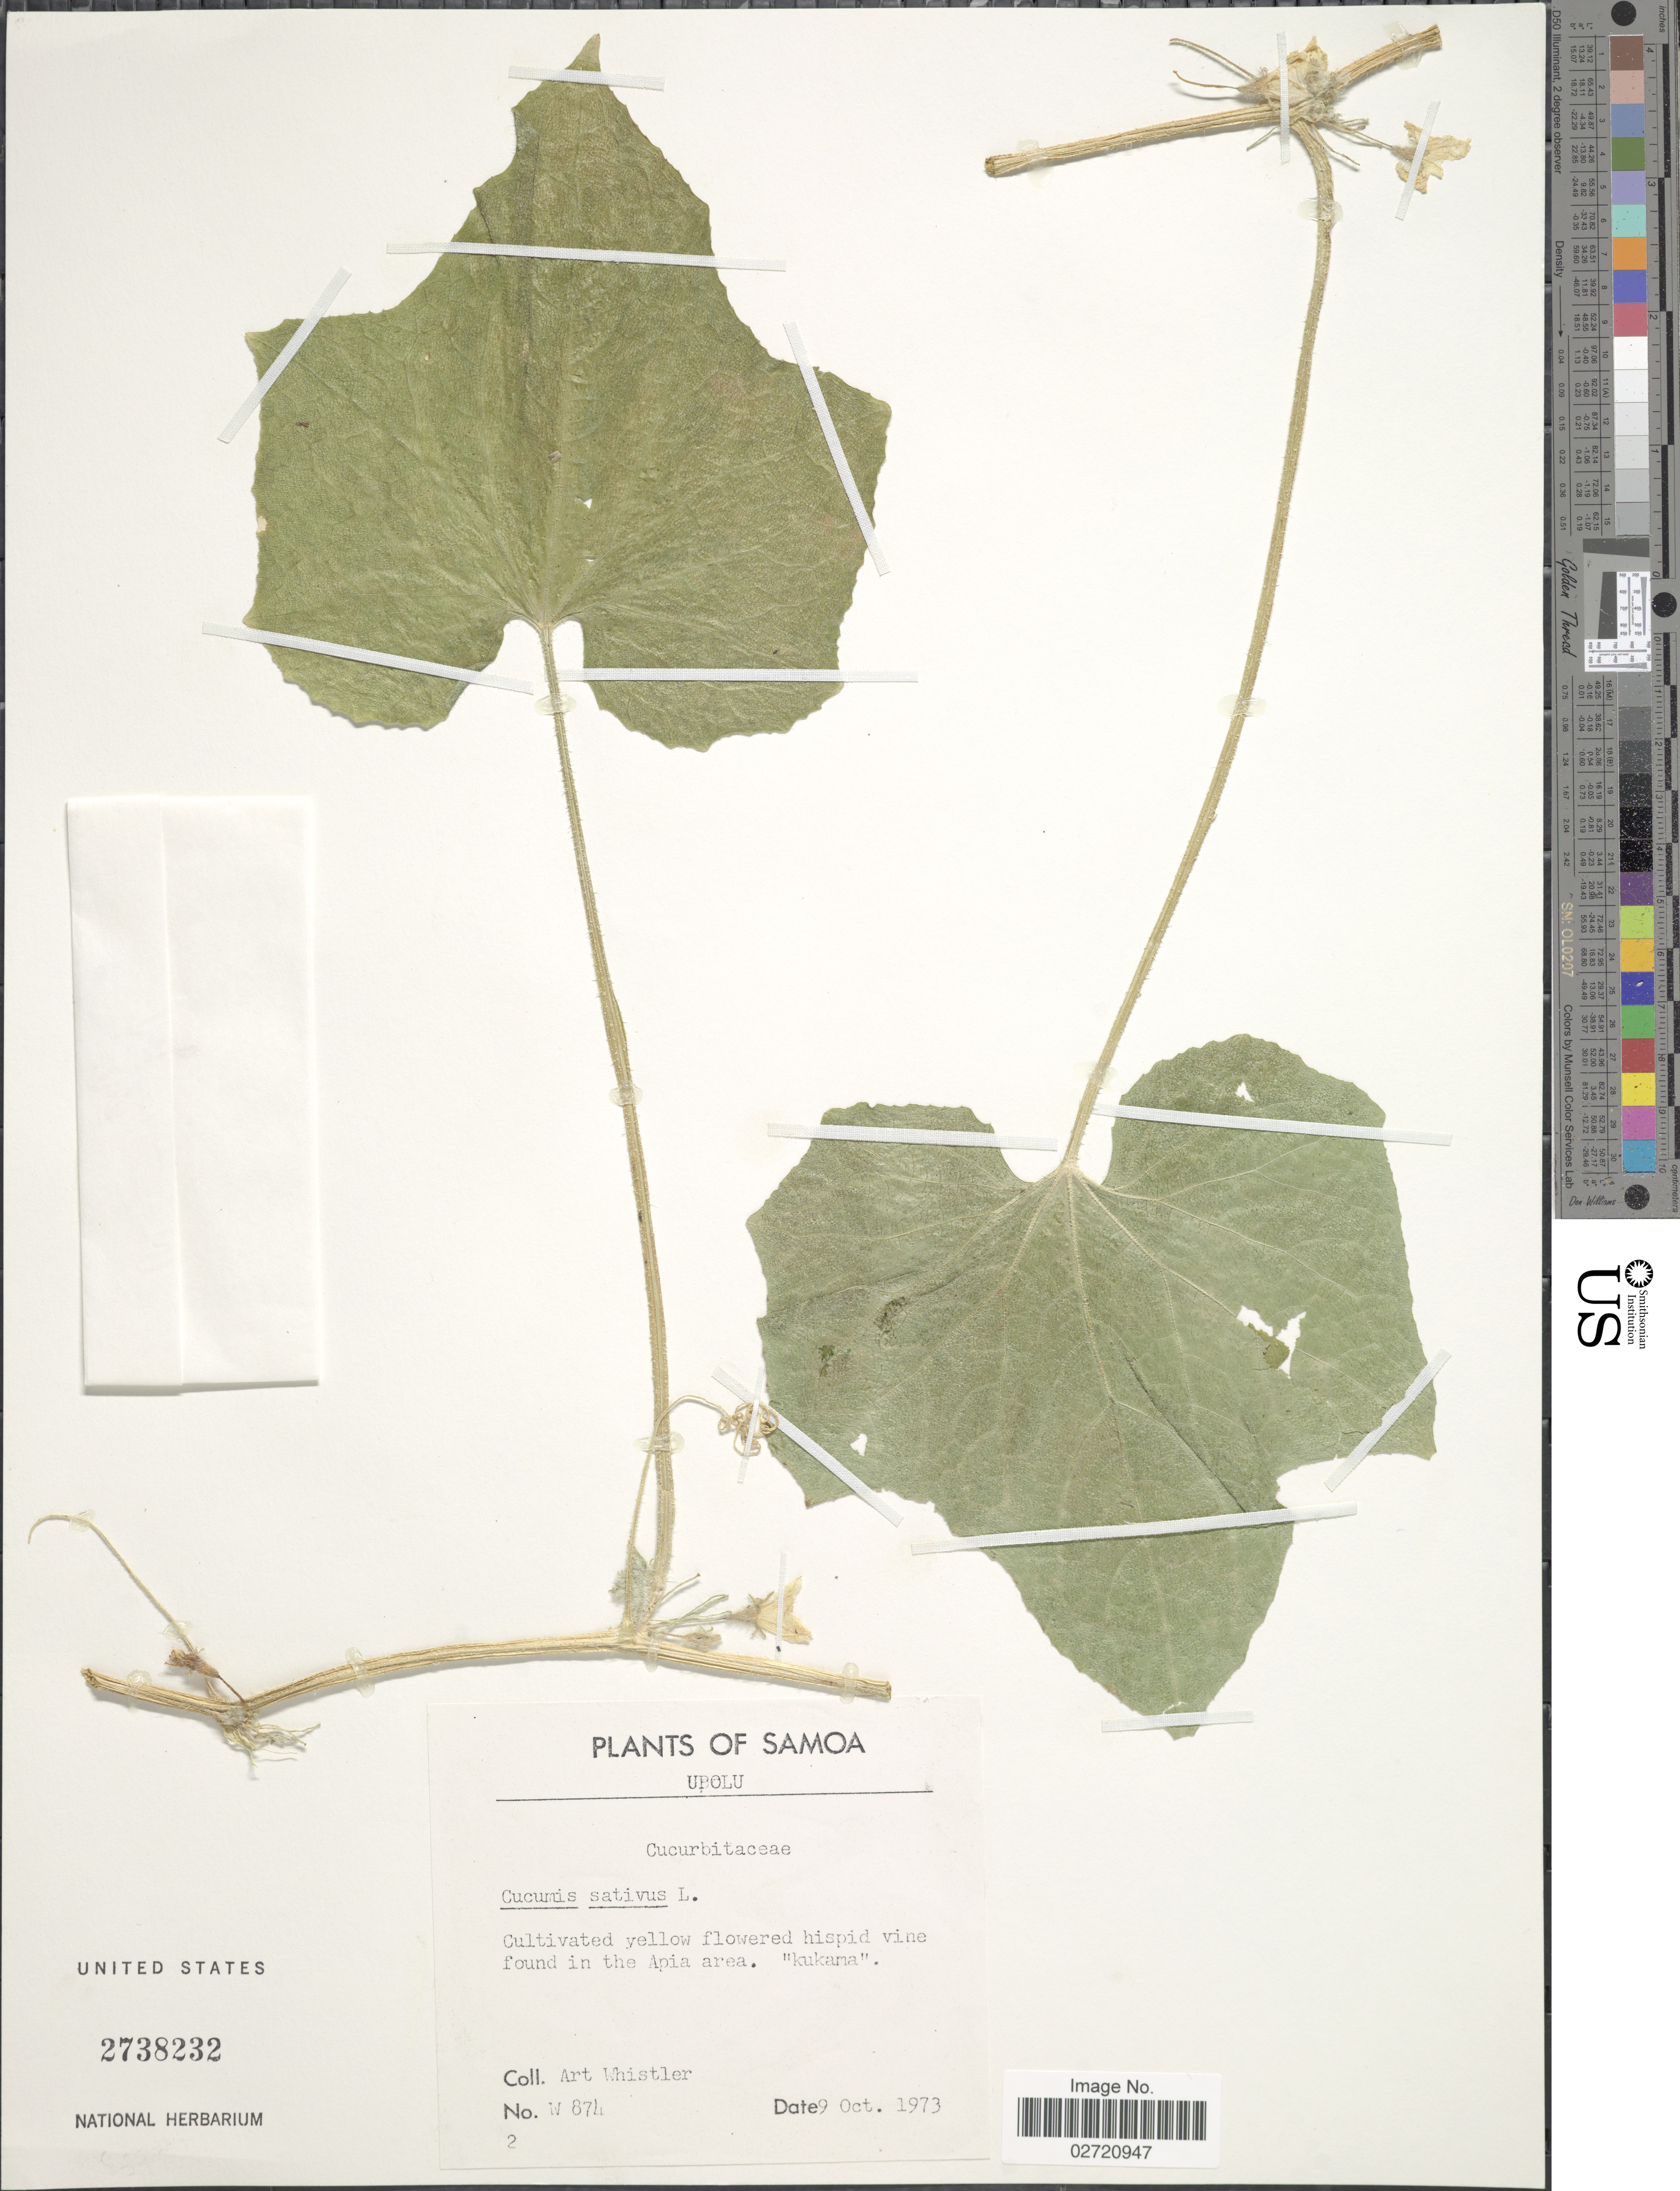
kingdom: Plantae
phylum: Tracheophyta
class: Magnoliopsida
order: Cucurbitales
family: Cucurbitaceae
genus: Cucumis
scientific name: Cucumis sativus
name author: L.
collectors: A. Whistler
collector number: W 874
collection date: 1973-10-09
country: Samoa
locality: Samoa. Upolu. Found in the Apia area.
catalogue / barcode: US 2738232